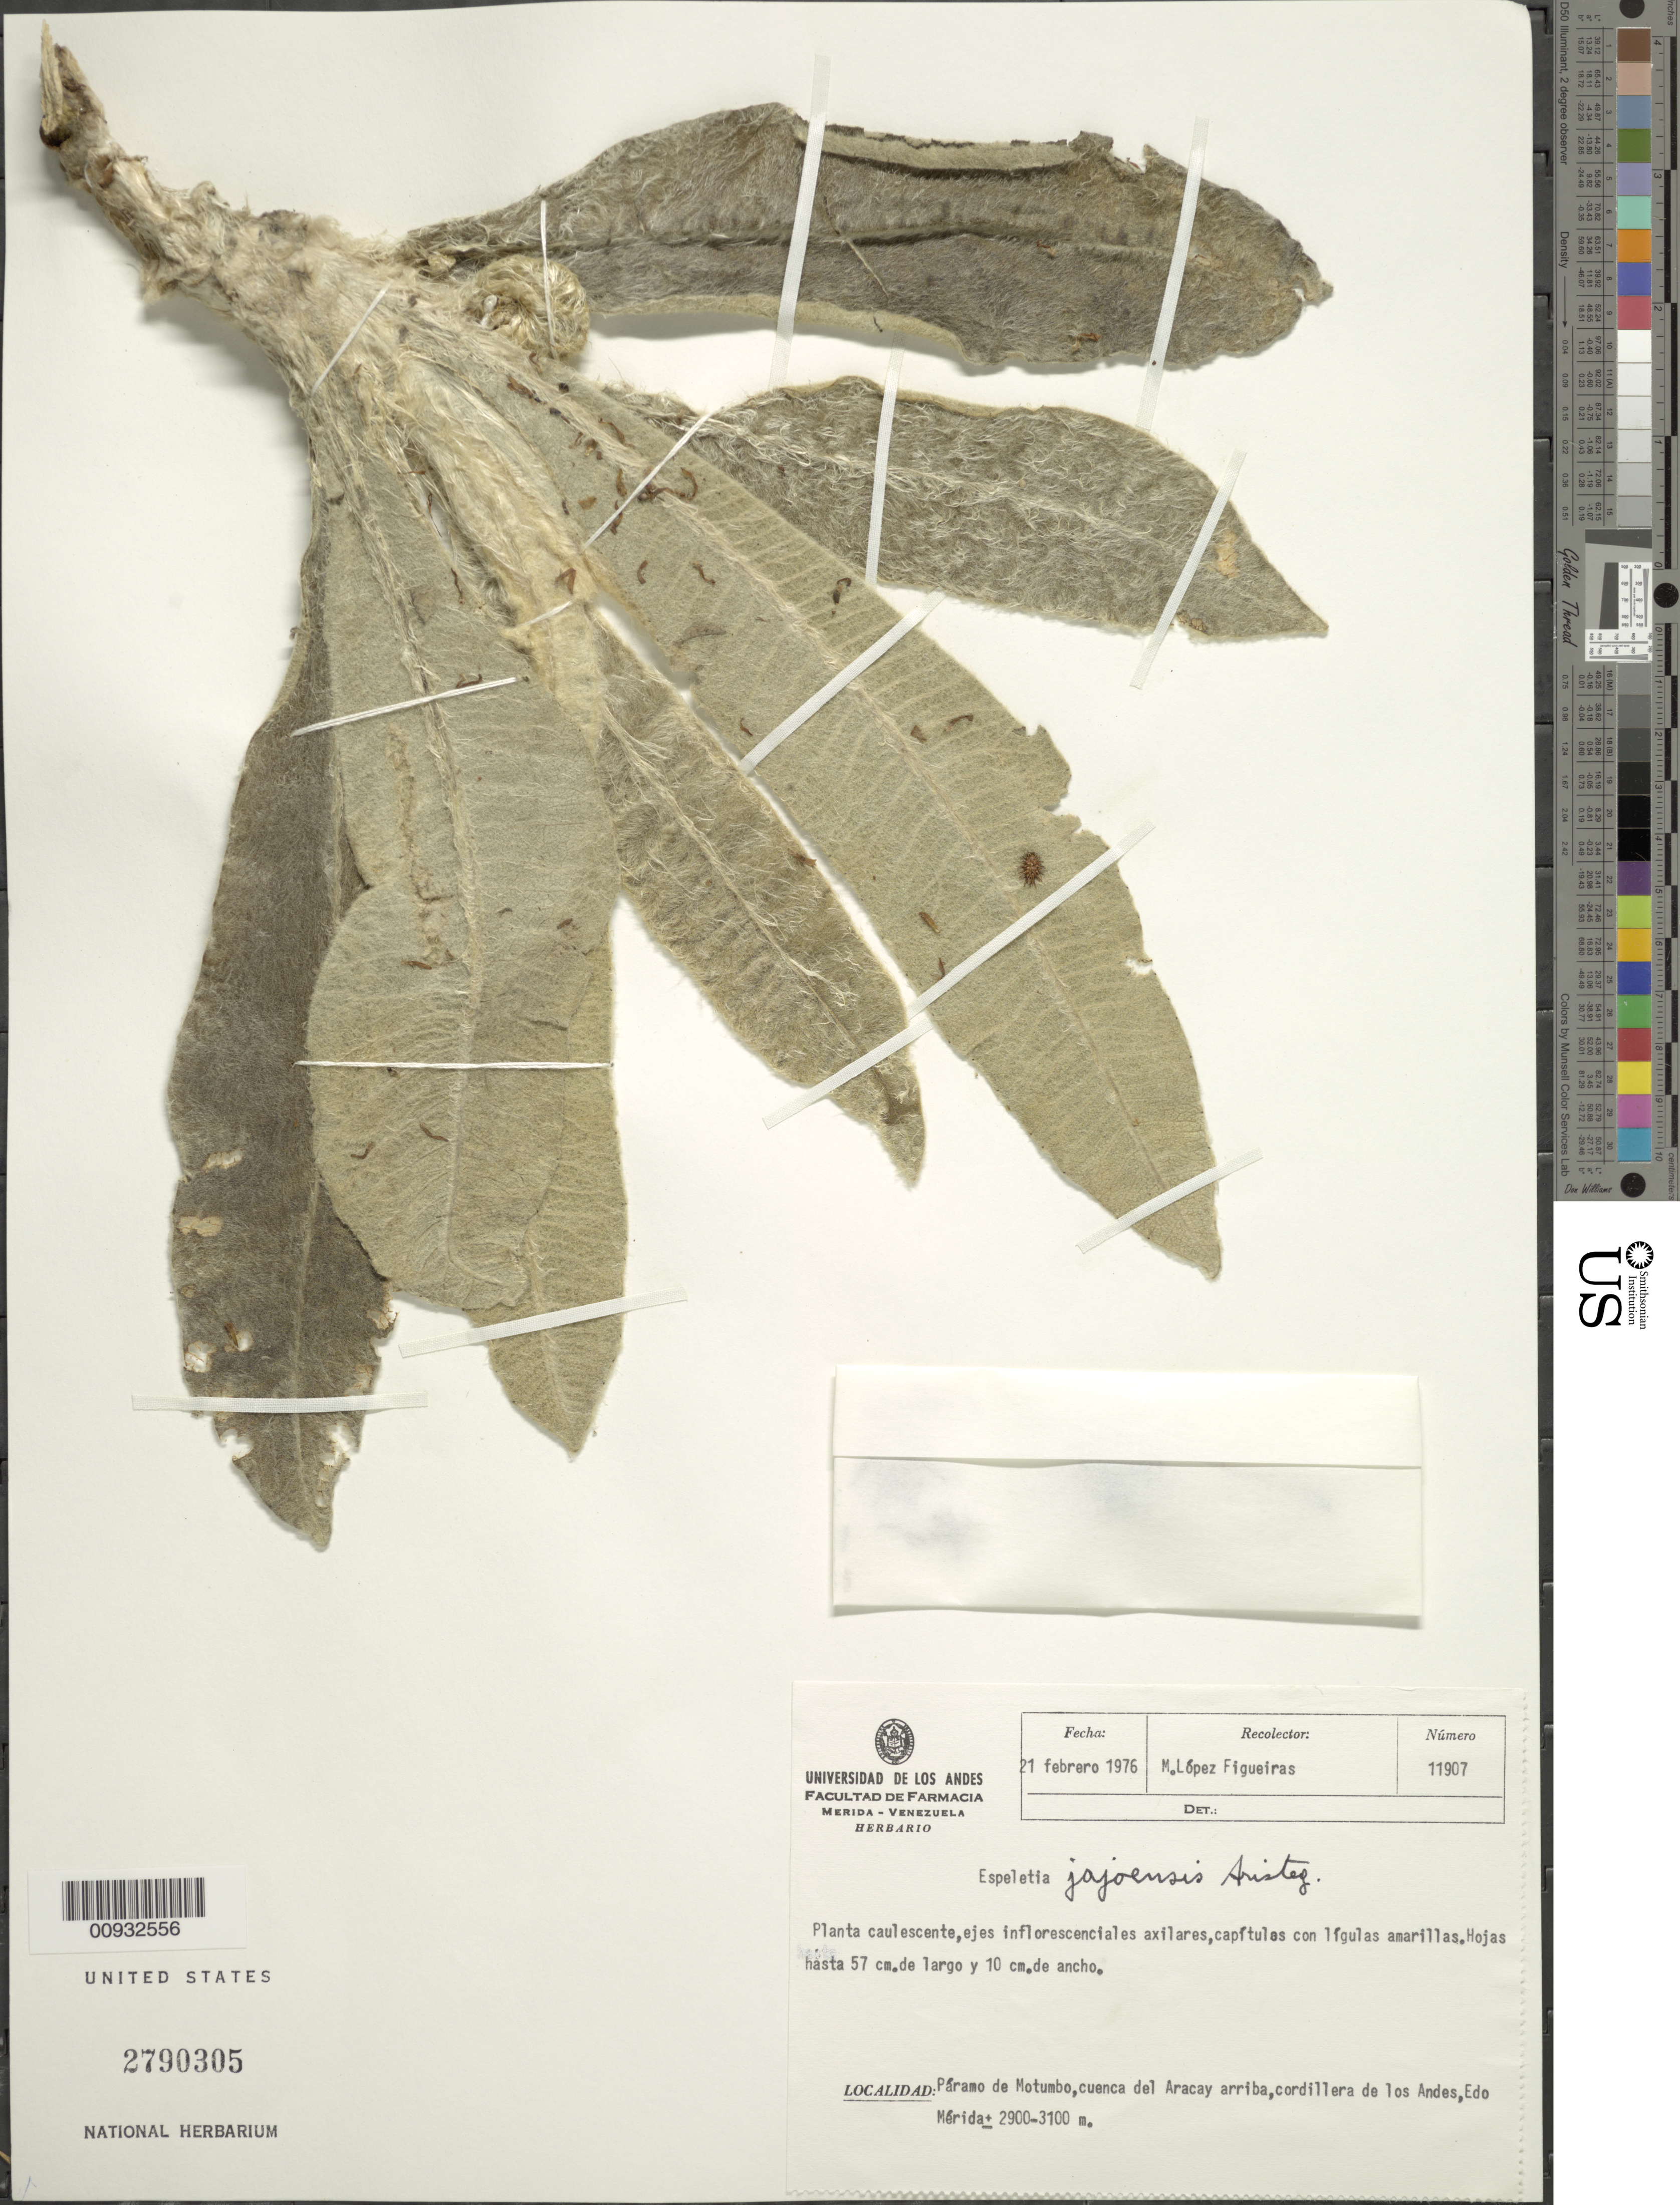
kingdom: Plantae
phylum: Tracheophyta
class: Magnoliopsida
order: Asterales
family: Asteraceae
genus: Espeletia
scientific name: Espeletia jajoensis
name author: Aristeg.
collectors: M. López Figueiras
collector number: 11907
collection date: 1976-02-21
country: Venezuela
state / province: Mérida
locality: Paramo de Motumbo, cuenca del Aracay arriba, Cordillera de los Andes.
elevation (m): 2900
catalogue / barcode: US 2790305